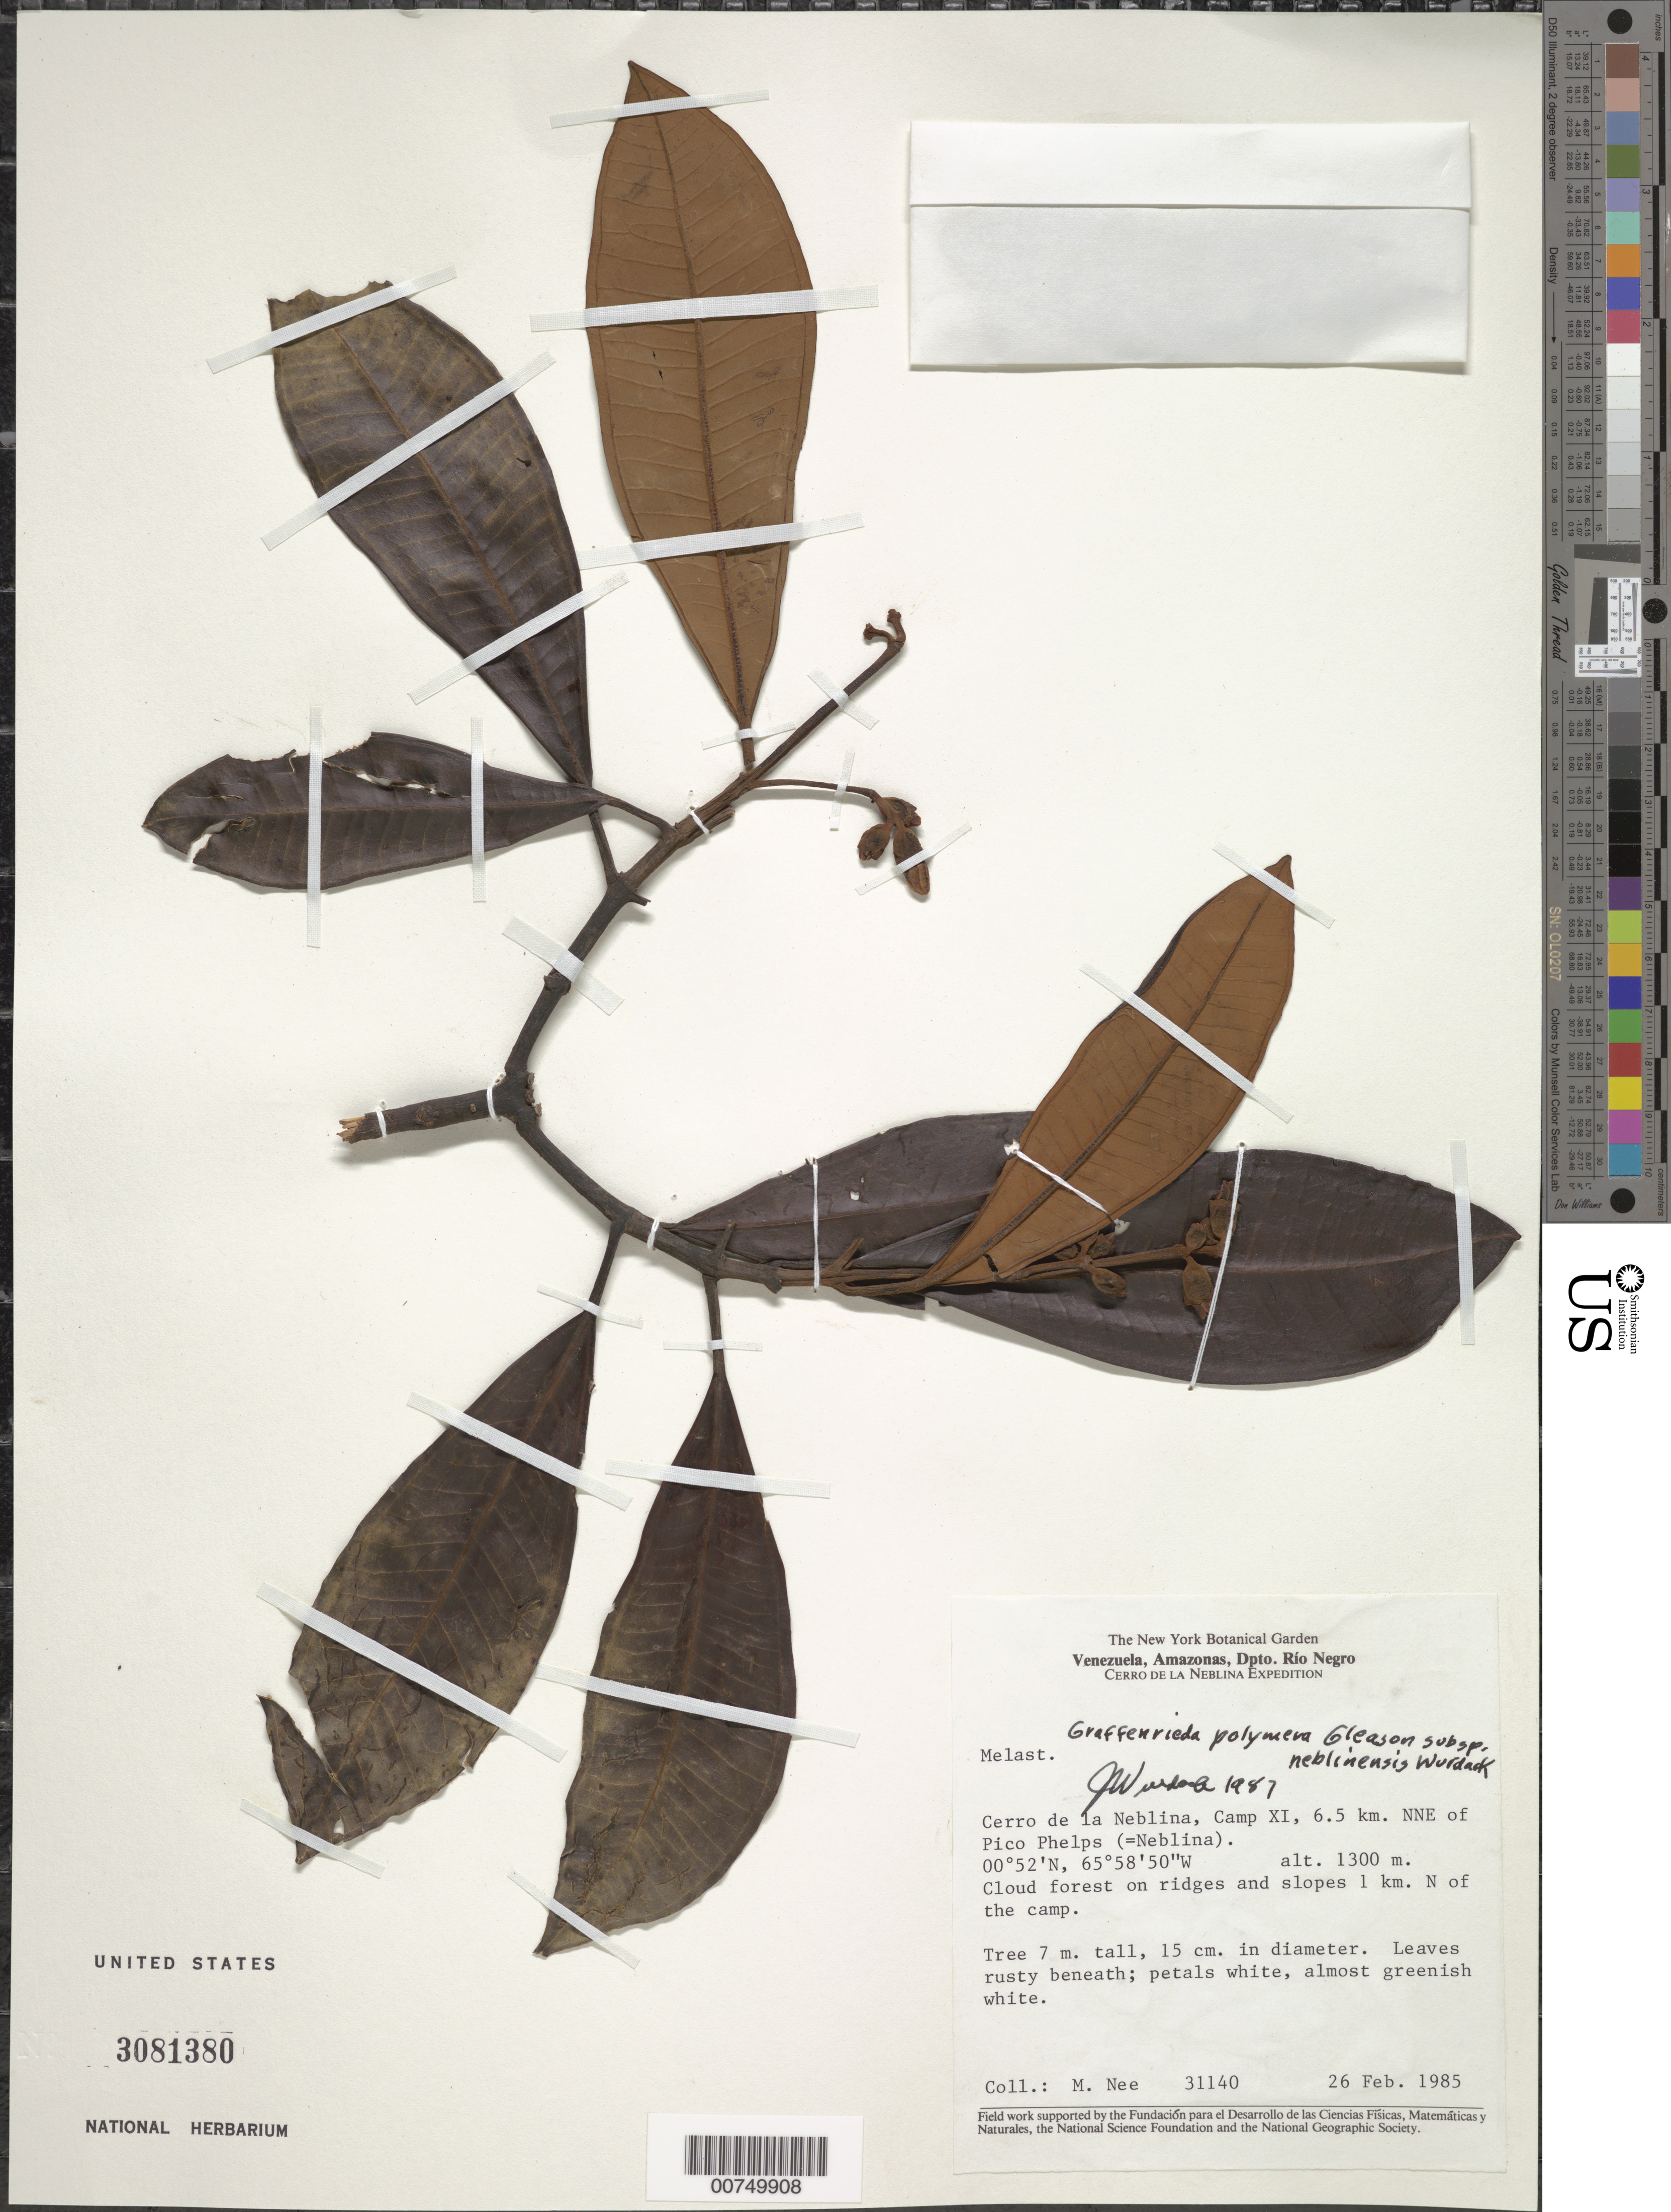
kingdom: Plantae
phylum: Tracheophyta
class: Magnoliopsida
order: Myrtales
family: Melastomataceae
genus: Graffenrieda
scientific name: Graffenrieda polymera subsp. neblinensis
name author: Wurdack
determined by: Wurdack, John J., (US), US (UNITED STATES)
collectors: M. Nee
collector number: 31140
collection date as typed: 26-Feb-85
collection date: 1985-02-26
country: Venezuela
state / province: Amazonas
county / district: Río Negro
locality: Cerro de la Neblina, Camp XI, 6.5 km NNE of Pico Phelps (=Neblina)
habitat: Cloud forest on ridges and slopes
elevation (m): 1300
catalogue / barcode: US 3081380